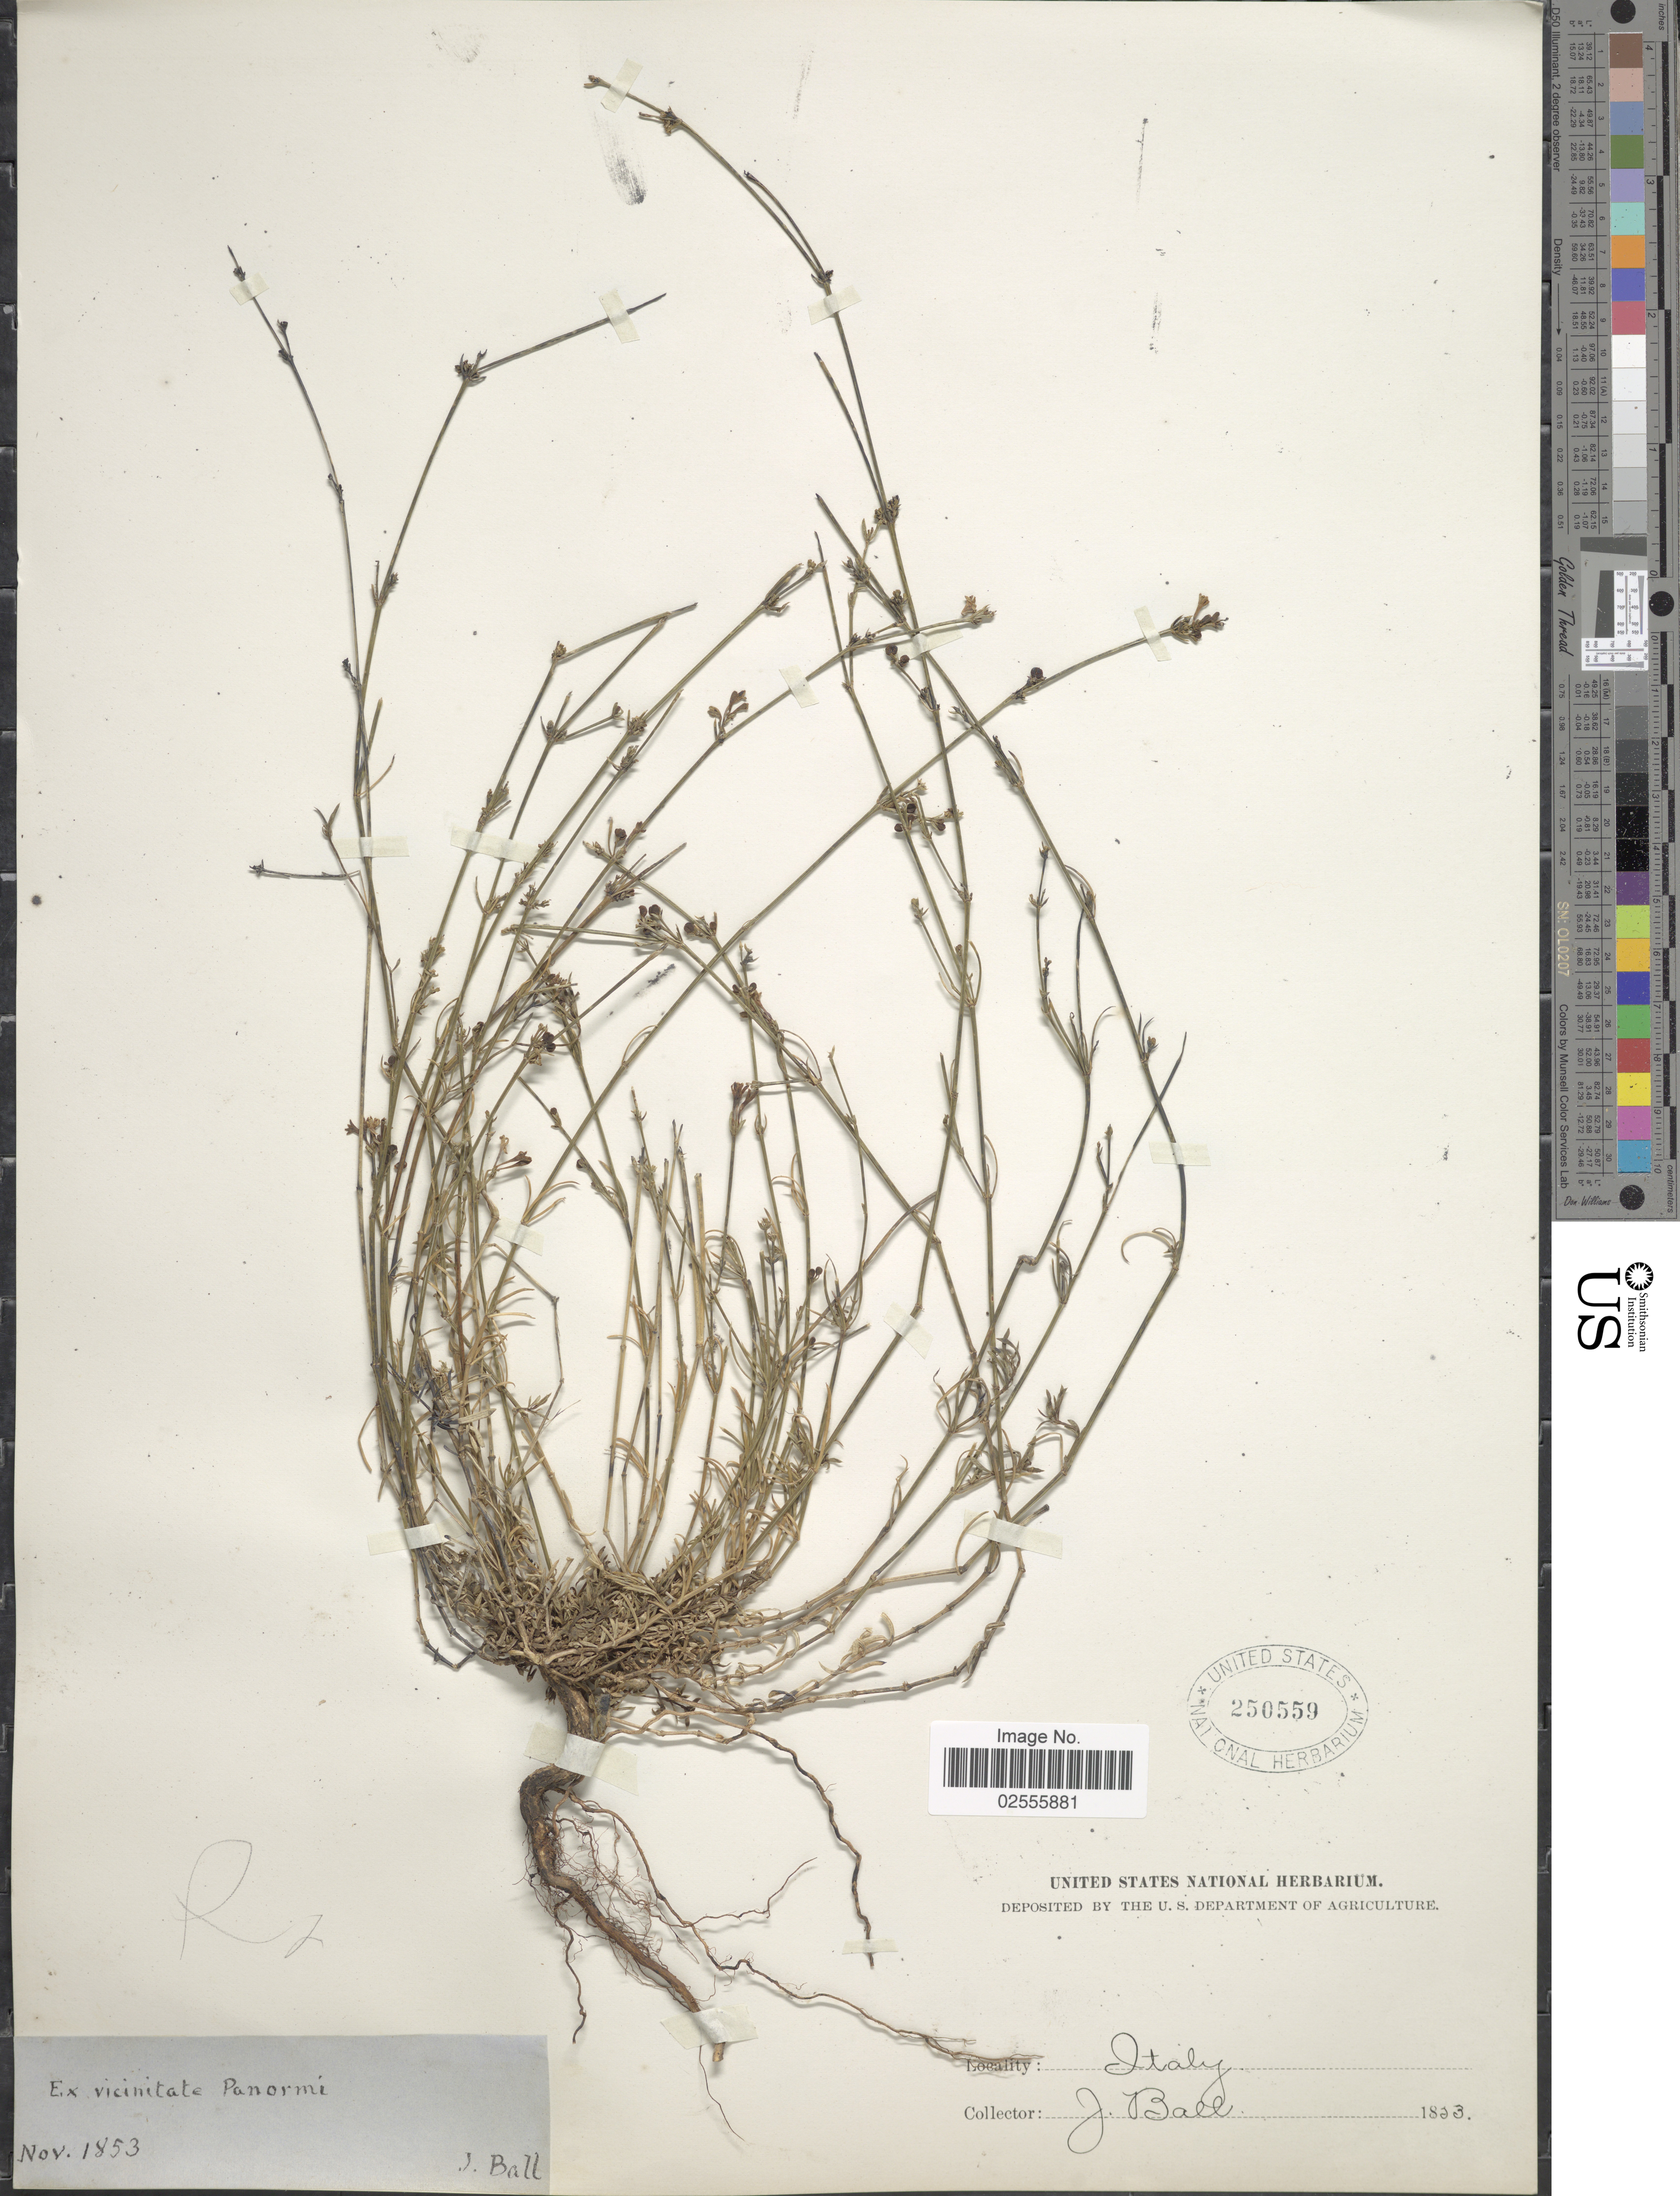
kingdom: Plantae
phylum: Tracheophyta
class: Magnoliopsida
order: Gentianales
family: Rubiaceae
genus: Asperula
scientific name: Asperula sp.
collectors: J. Ball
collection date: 1853-11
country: Italy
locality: Ex vicinitate Panormi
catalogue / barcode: US 250559